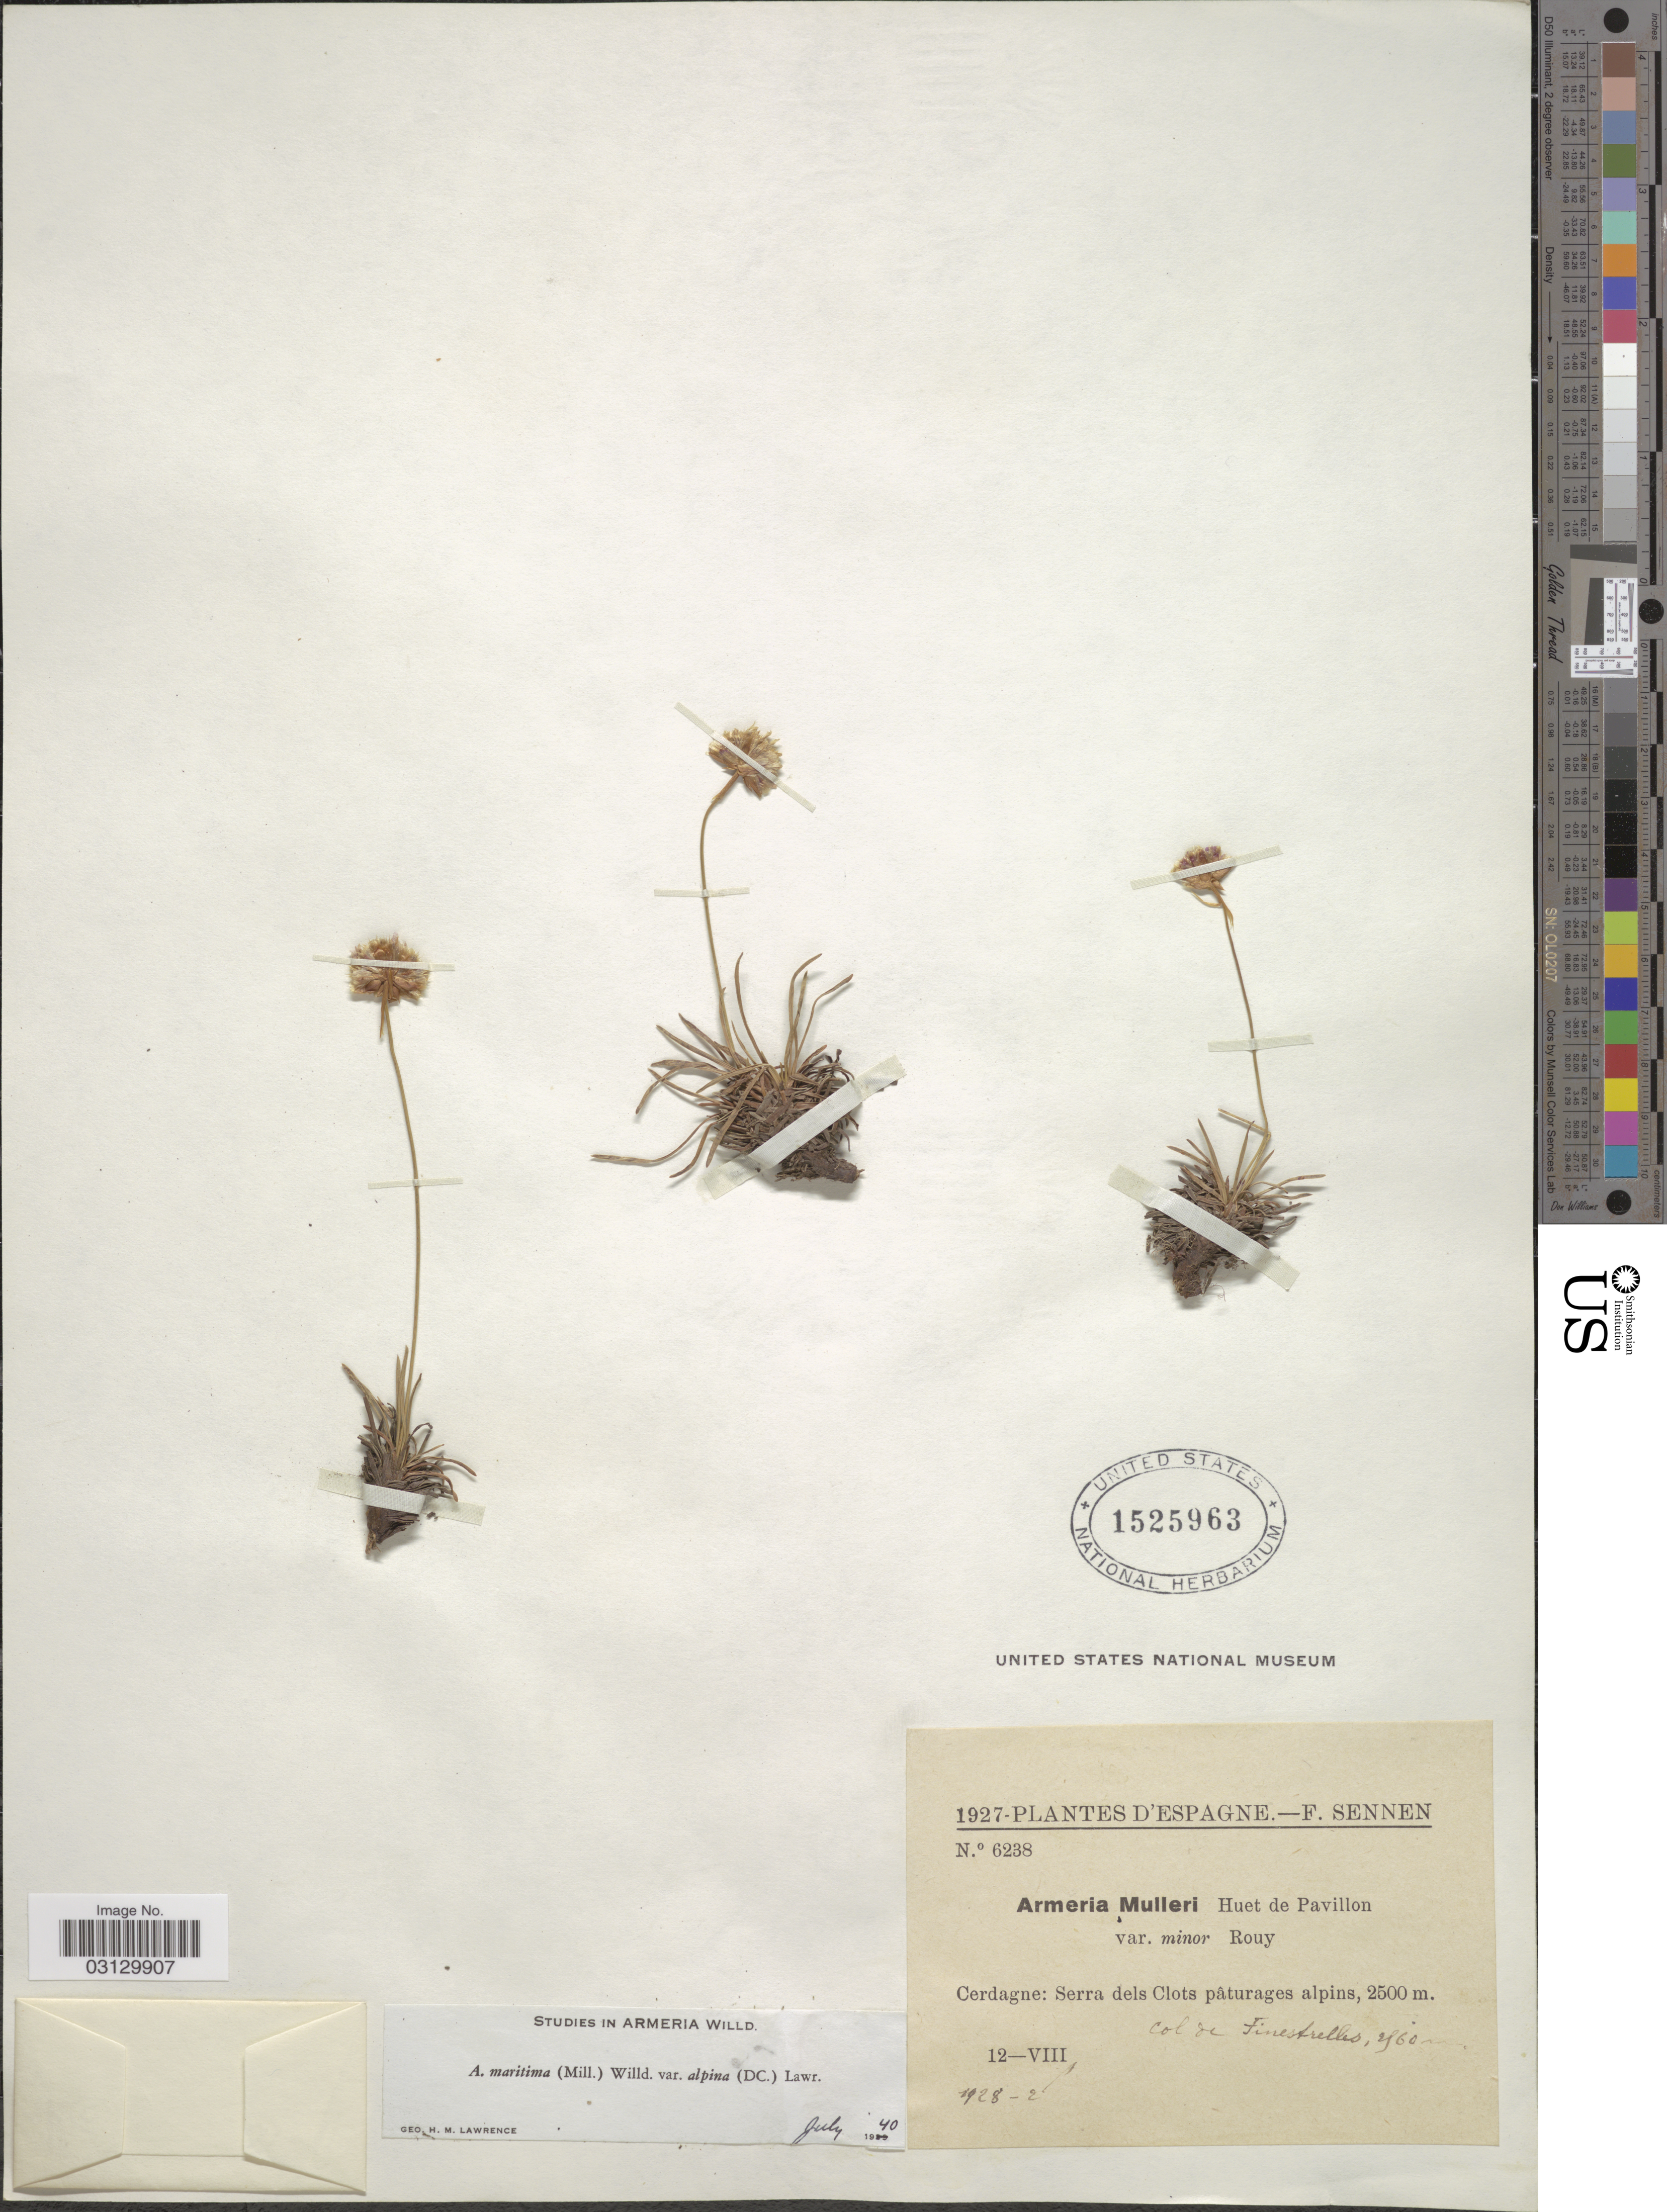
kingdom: Plantae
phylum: Tracheophyta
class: Magnoliopsida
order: Caryophyllales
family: Plumbaginaceae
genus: Armeria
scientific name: Armeria maritima subsp. alpina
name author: (Willd.) P. Silva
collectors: E. Sennen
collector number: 6238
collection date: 1927-08-12/1928-02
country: Spain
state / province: Islas Baleares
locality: Cerdagne: Serra dels Clots pâturages alpins. Col de Finestrelles.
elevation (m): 2500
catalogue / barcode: US 1525963